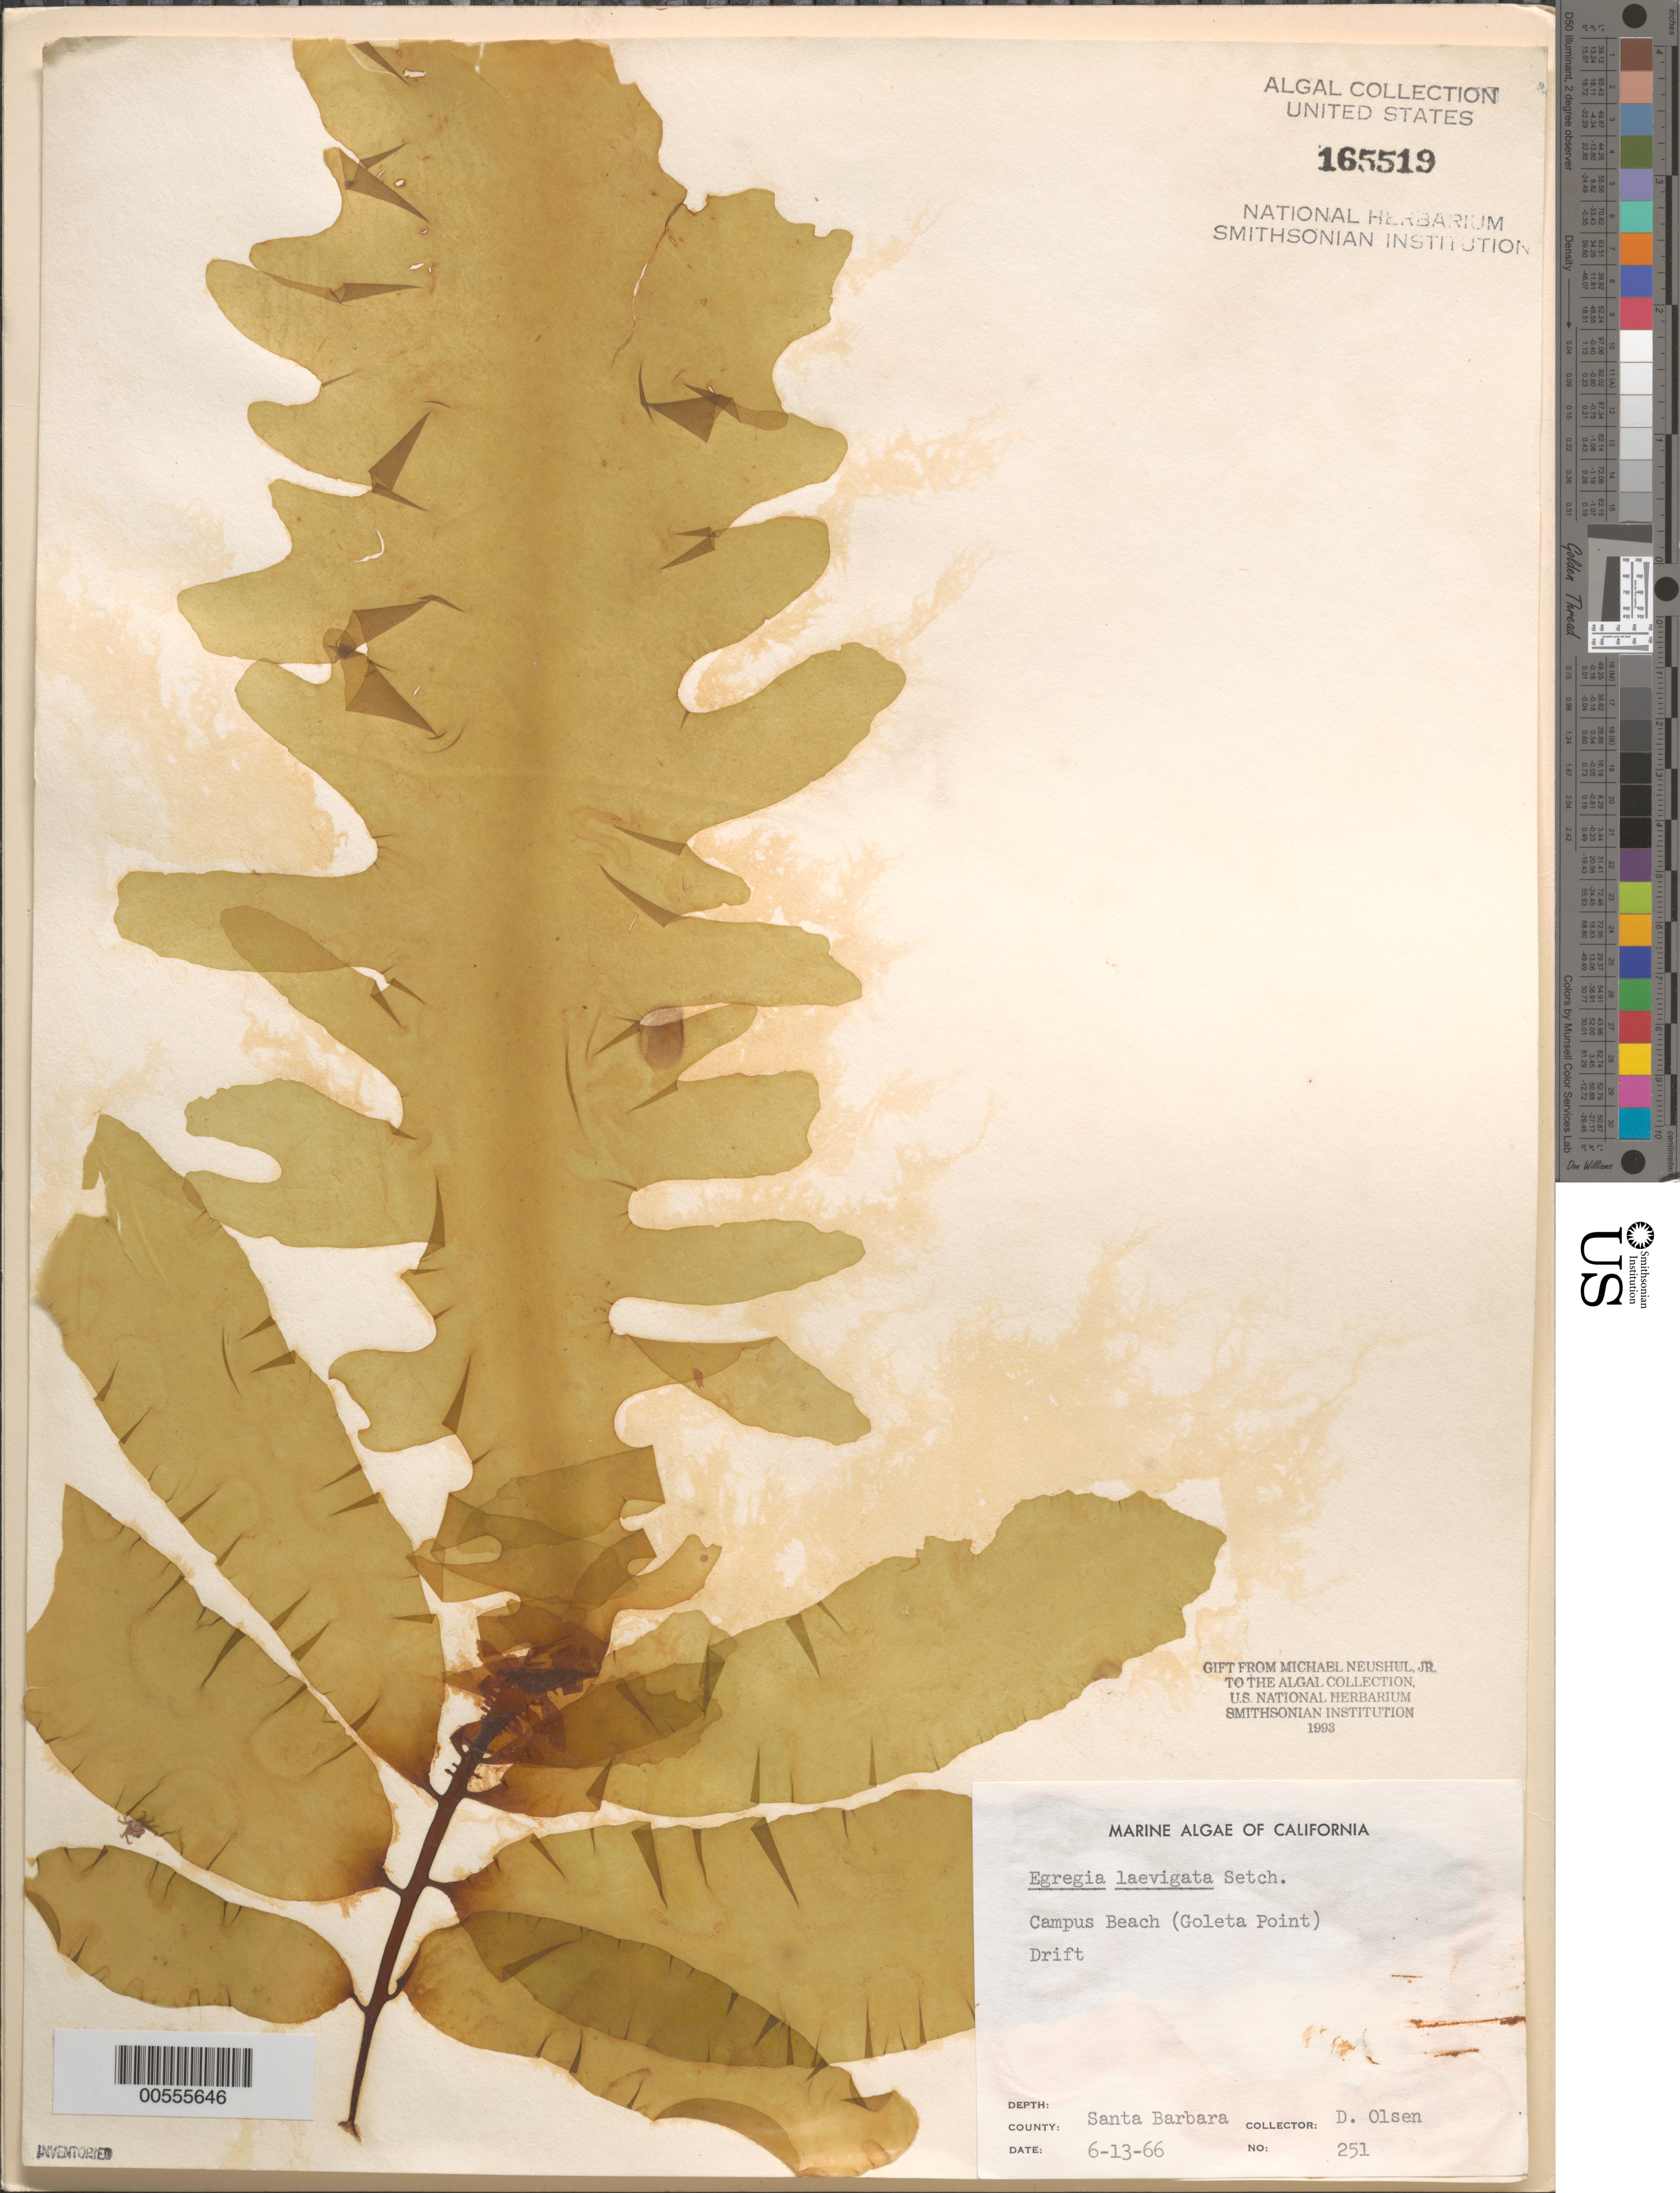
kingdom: Chromista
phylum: Ochrophyta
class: Phaeophyceae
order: Laminariales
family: Lessoniaceae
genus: Egregia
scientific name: Egregia menziesii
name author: (Turner) Aresch.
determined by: Algae name updating Project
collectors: D. Olsen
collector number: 251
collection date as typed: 13 Jun 1966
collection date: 1966-06-13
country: United States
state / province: California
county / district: Santa Barbara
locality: Campus Beach, Goleta Point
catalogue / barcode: US 165519